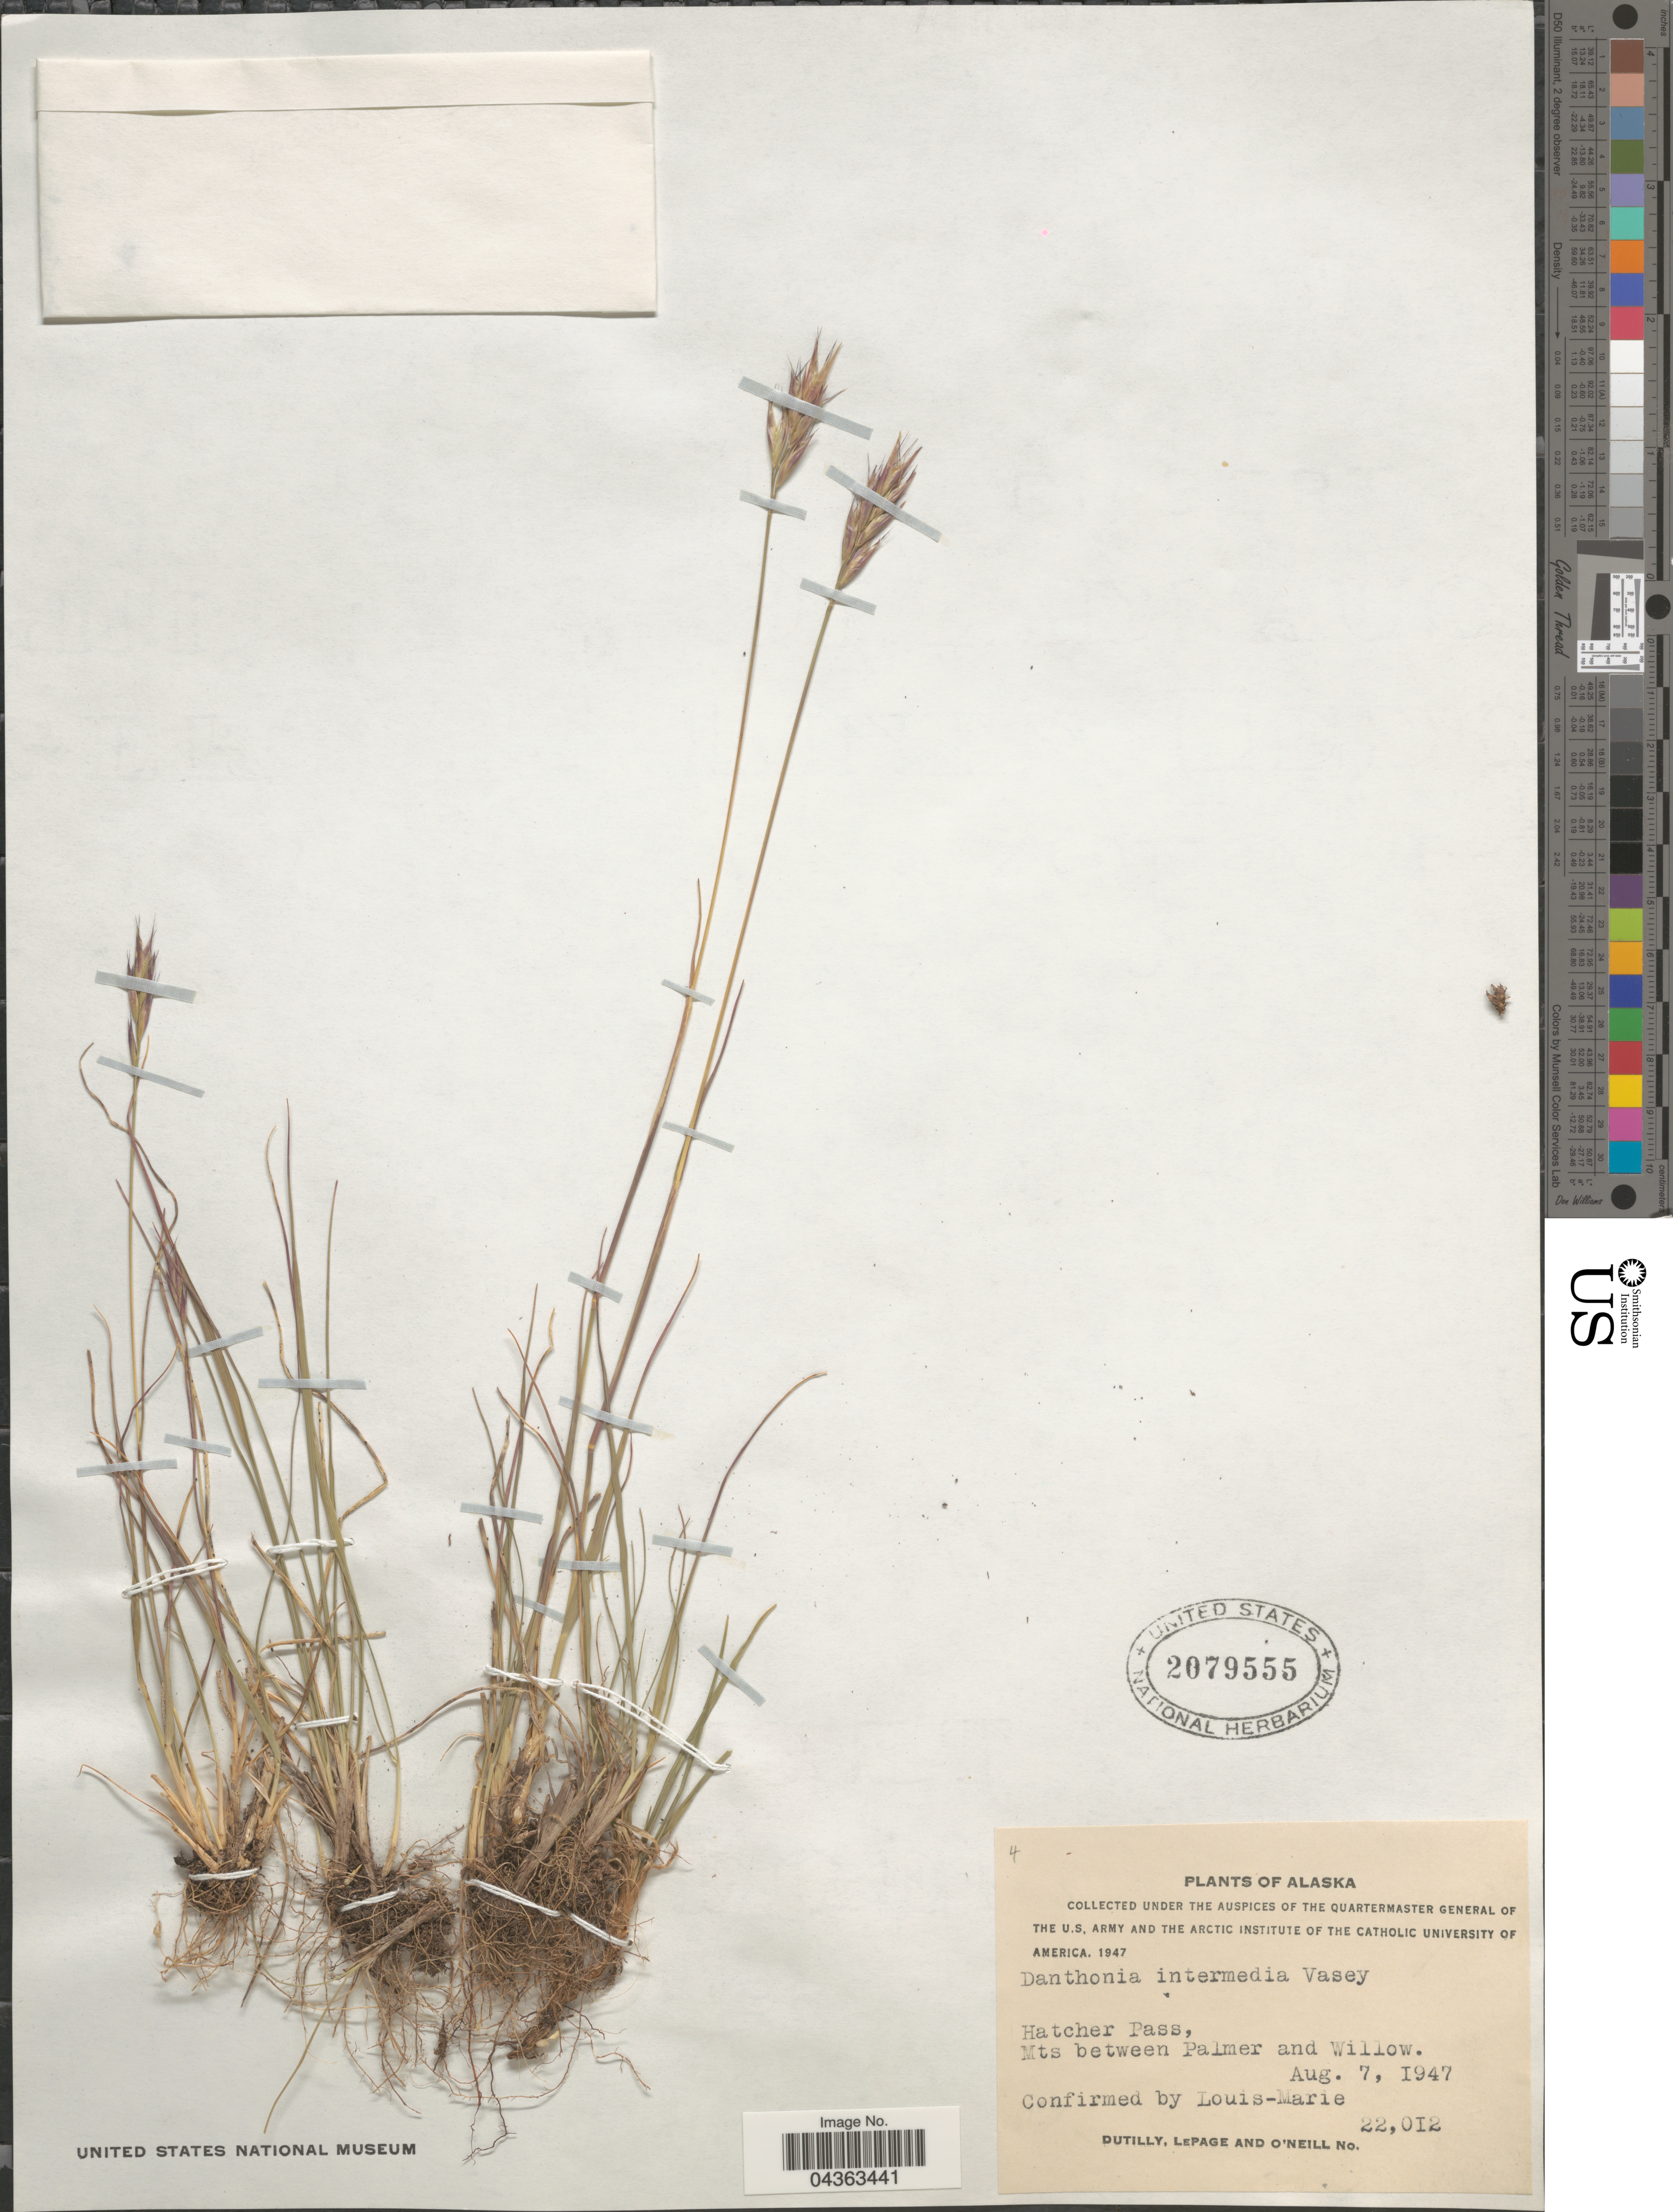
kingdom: Plantae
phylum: Tracheophyta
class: Liliopsida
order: Poales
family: Poaceae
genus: Danthonia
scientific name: Danthonia intermedia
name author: Vasey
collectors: -. Dutilly, -. LePage & O'Neill, --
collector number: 22012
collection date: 1947-08-07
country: United States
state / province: Alaska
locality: Hatcher Pass, Mts between Palmer and Willow.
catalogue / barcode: US 2079555